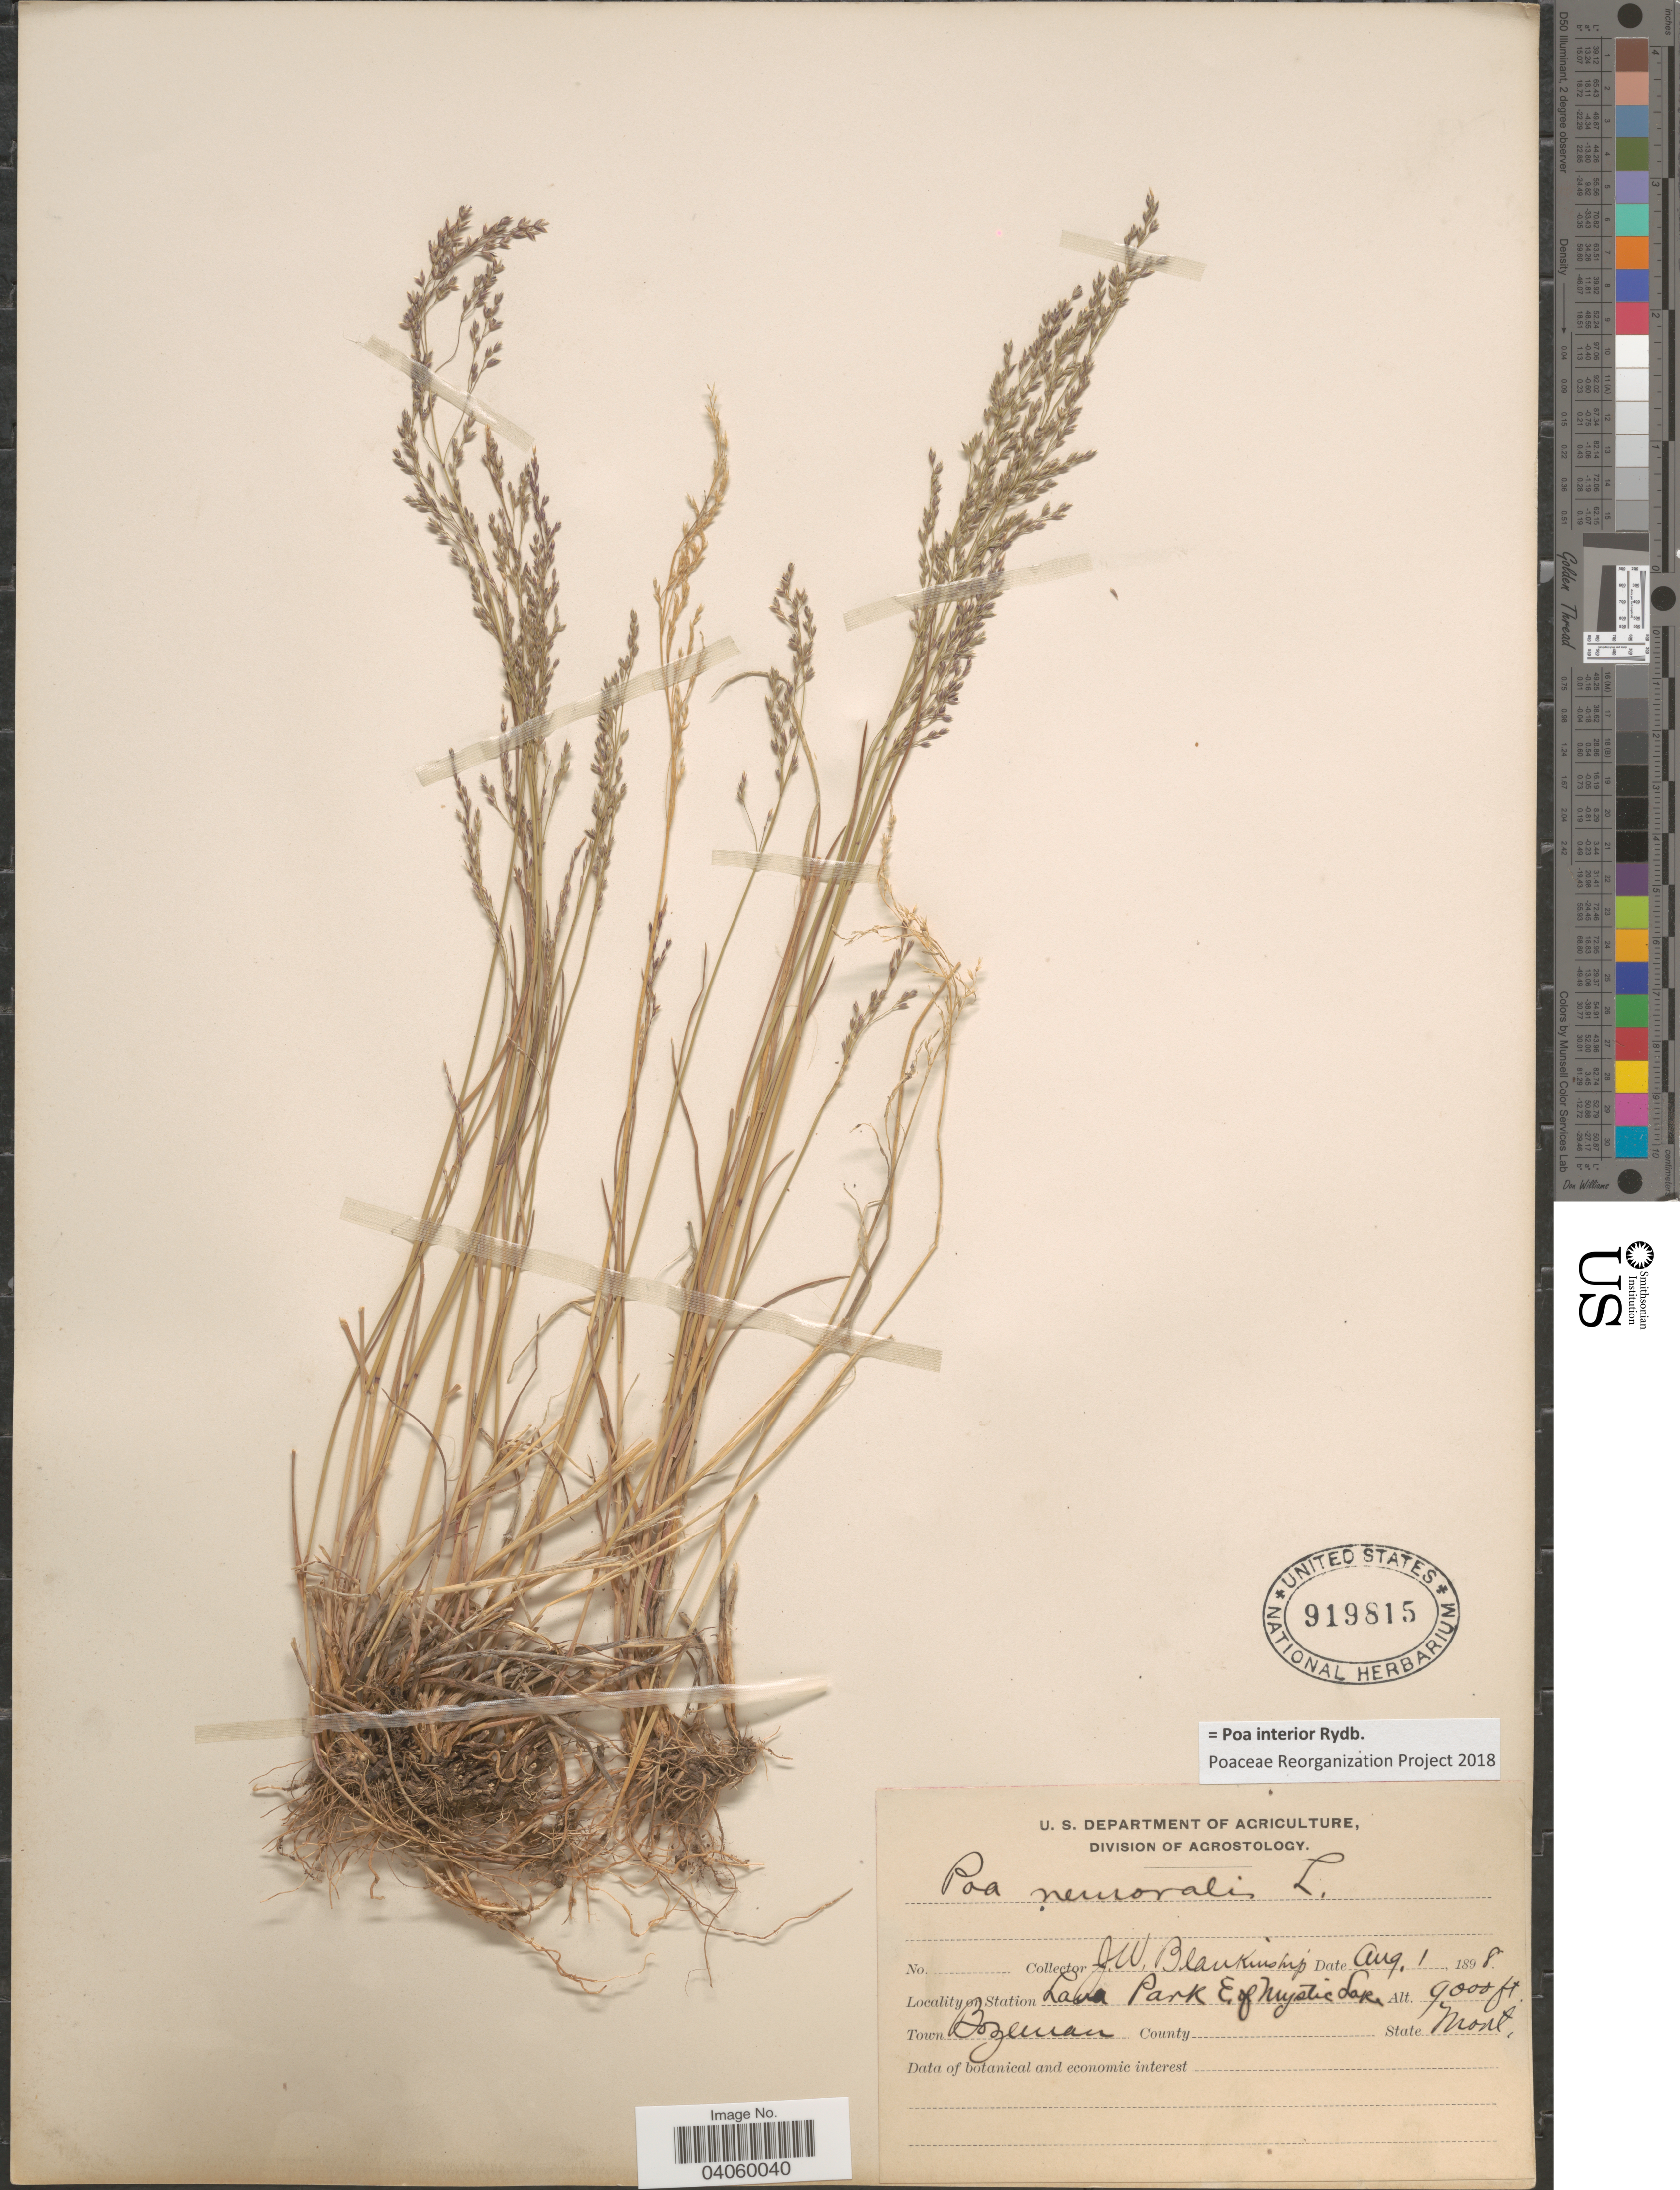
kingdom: Plantae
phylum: Tracheophyta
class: Liliopsida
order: Poales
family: Poaceae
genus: Poa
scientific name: Poa interior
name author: Rydb.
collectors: J. W. Blankinship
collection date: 1898-08-01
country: United States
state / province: Montana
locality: Station Lava Park E. of Mystic Lake. Town Bozeman.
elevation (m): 2743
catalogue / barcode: US 919815